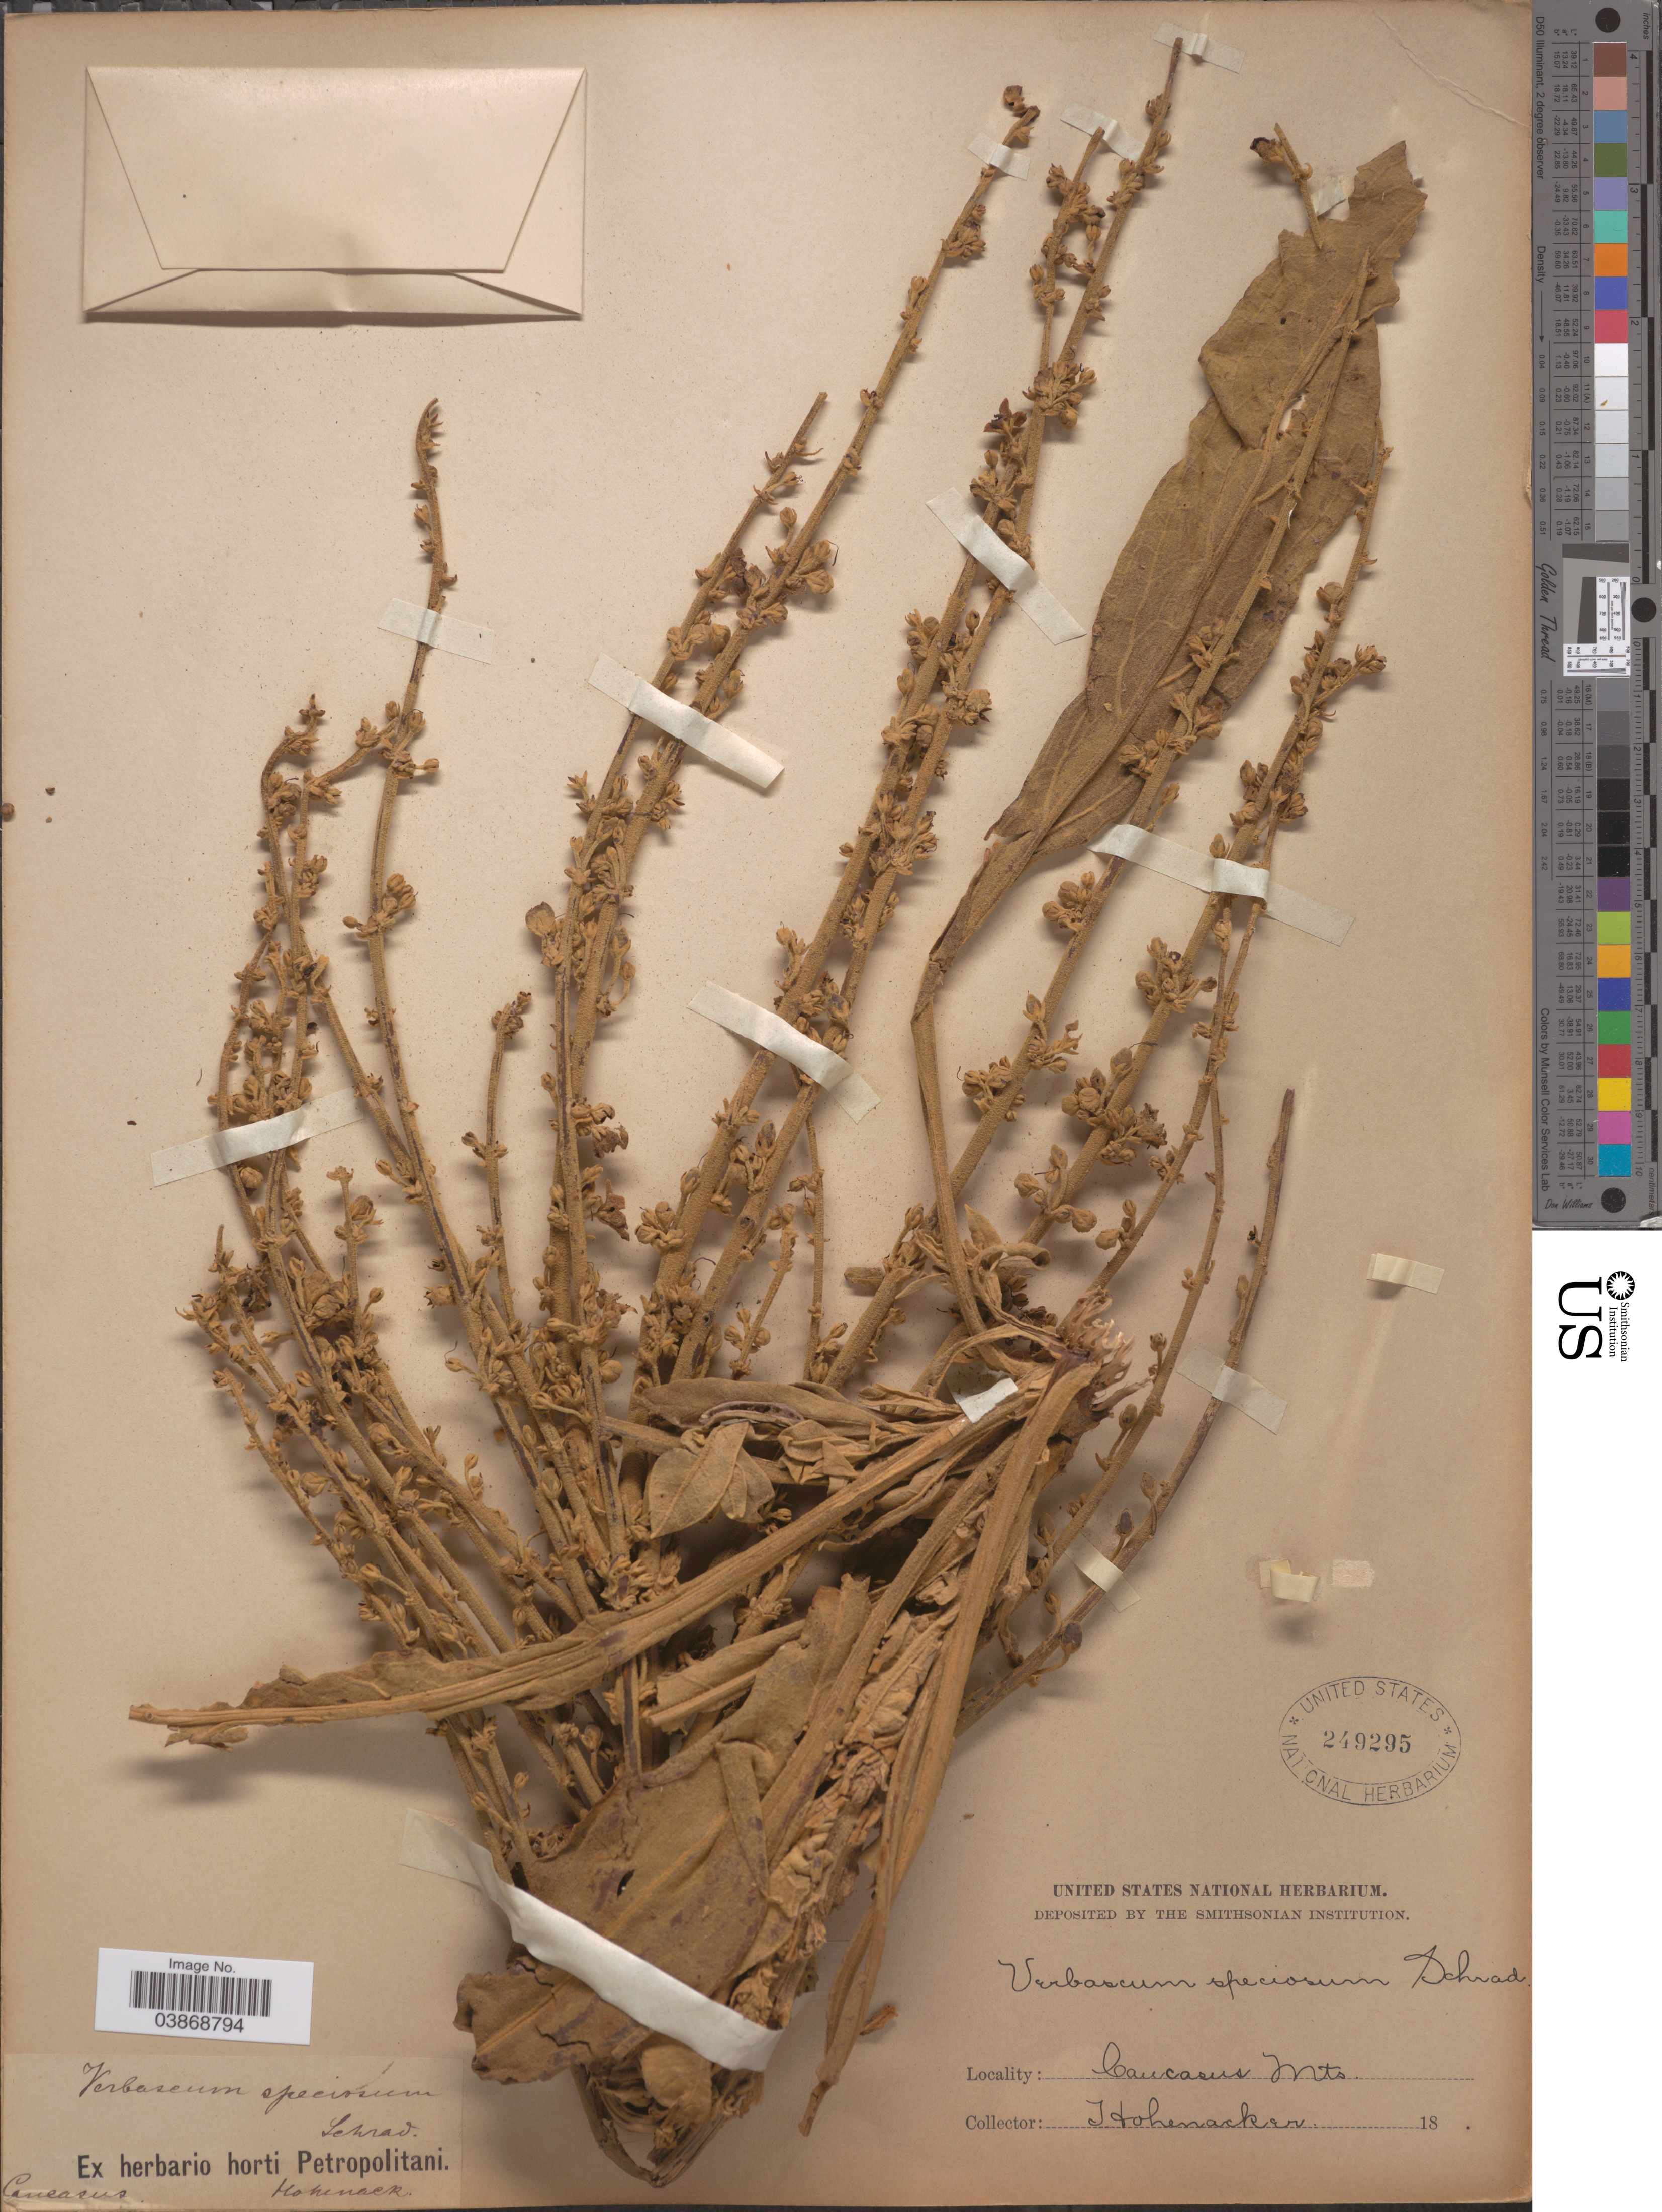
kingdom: Plantae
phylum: Tracheophyta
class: Magnoliopsida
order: Lamiales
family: Scrophulariaceae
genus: Verbascum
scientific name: Verbascum speciosum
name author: Schrad.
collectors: Hohenacker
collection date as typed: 18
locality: Caucasus Mts.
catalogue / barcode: US 249295